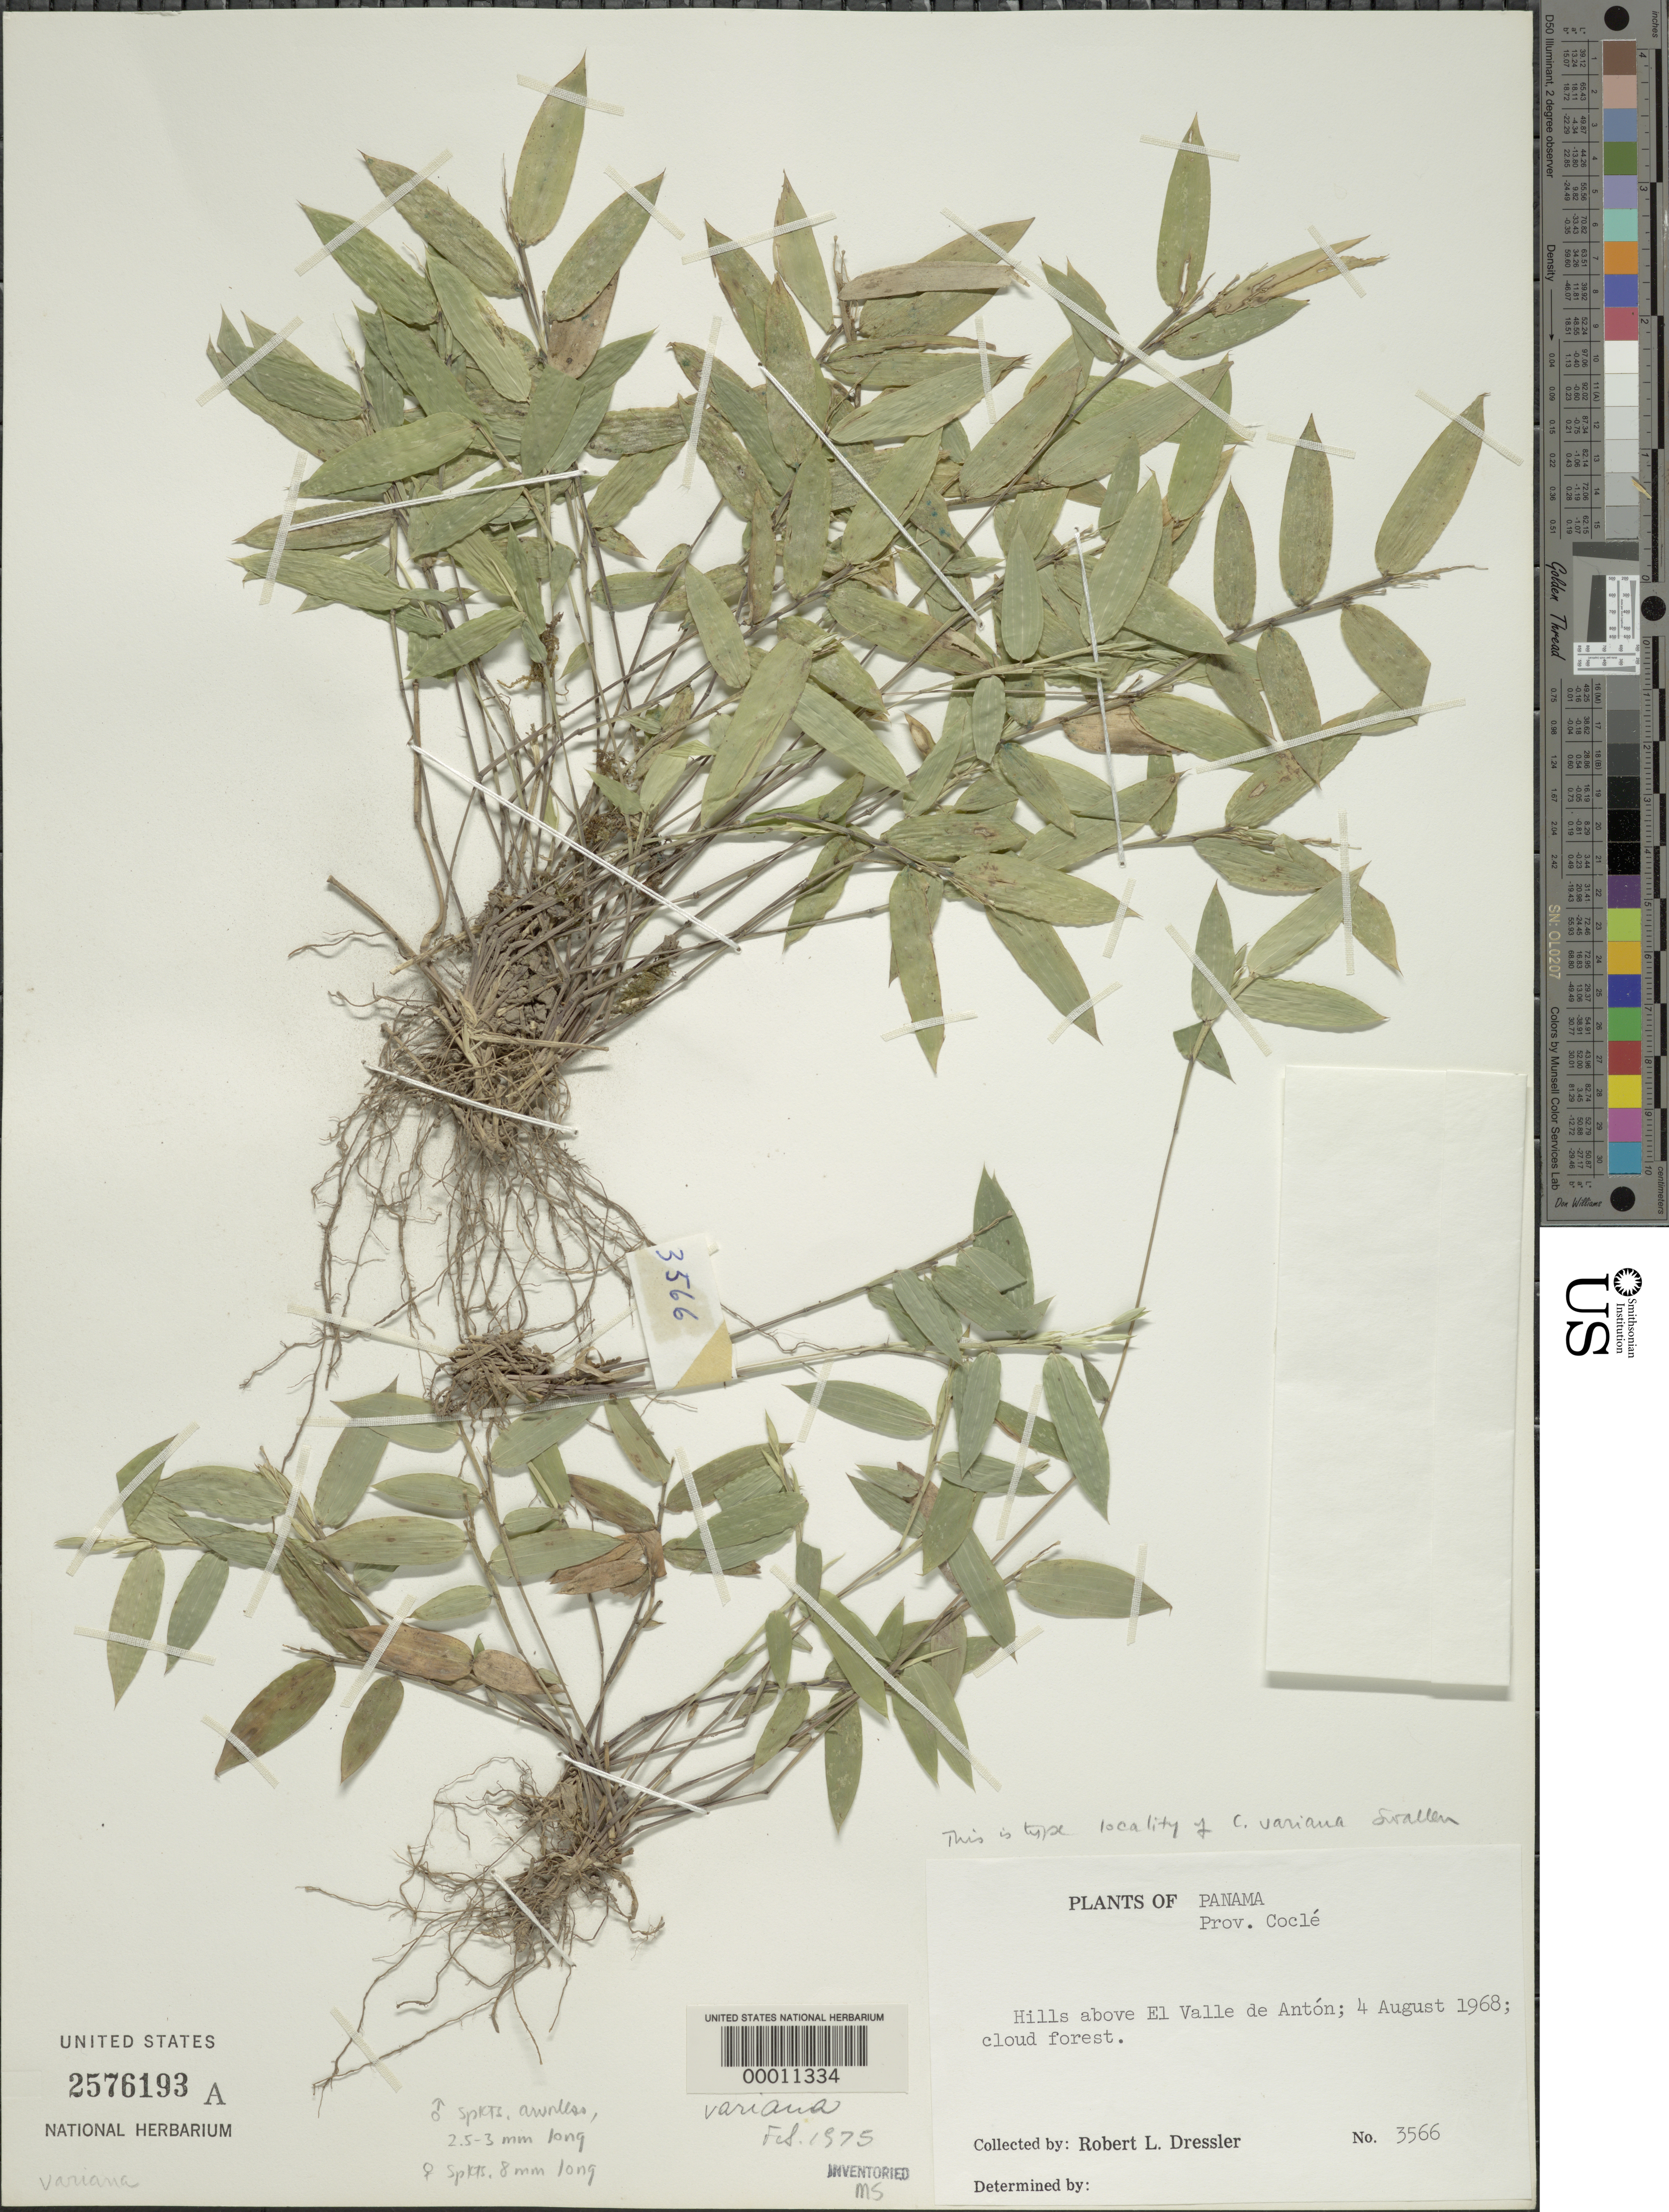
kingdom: Plantae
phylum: Tracheophyta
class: Liliopsida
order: Poales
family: Poaceae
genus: Cryptochloa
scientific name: Cryptochloa variana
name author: Swallen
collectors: R. Dressler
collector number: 3566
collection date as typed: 04 Aug 1968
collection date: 1968-08-04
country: Panama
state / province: Coclé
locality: El Valle De Anton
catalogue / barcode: US 2576193A